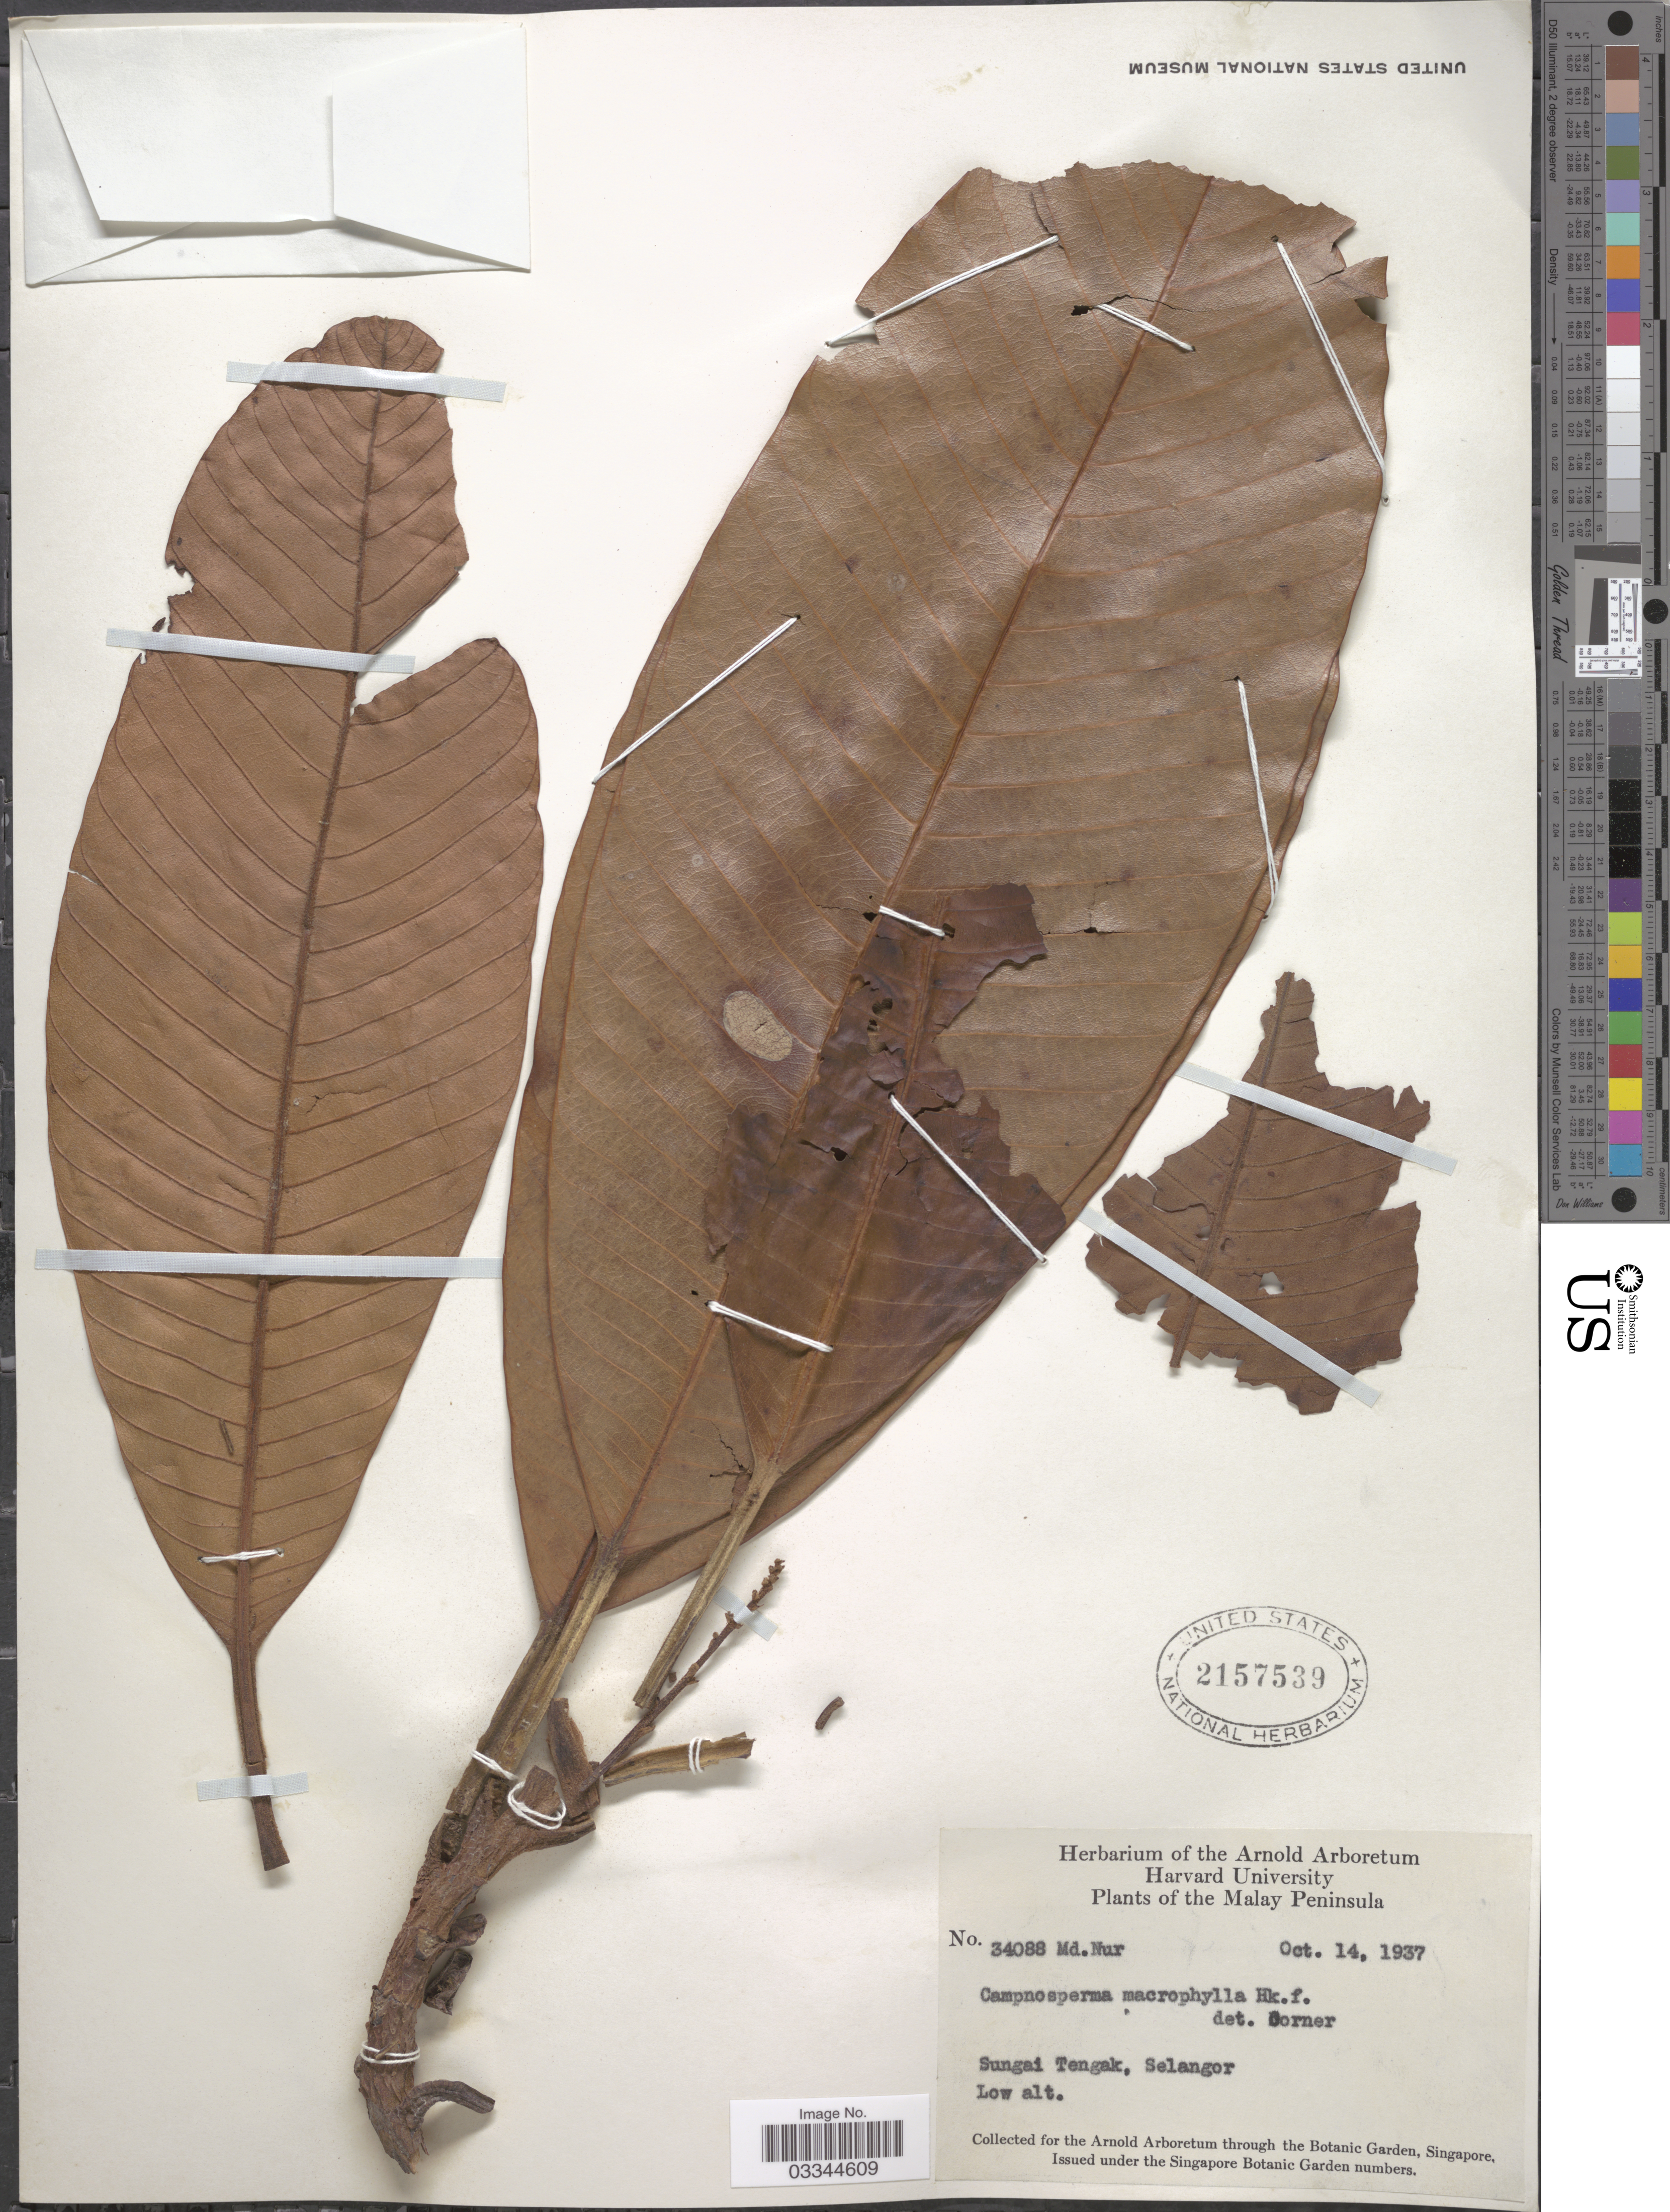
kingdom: Plantae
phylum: Tracheophyta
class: Magnoliopsida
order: Sapindales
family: Anacardiaceae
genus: Campnosperma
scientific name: Campnosperma griffithii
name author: Marchand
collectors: M. Nur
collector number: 34088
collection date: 1937-10-14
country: Malaysia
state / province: Selangor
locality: Malay Peninsula. Sungai Tengak.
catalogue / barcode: US 2157539